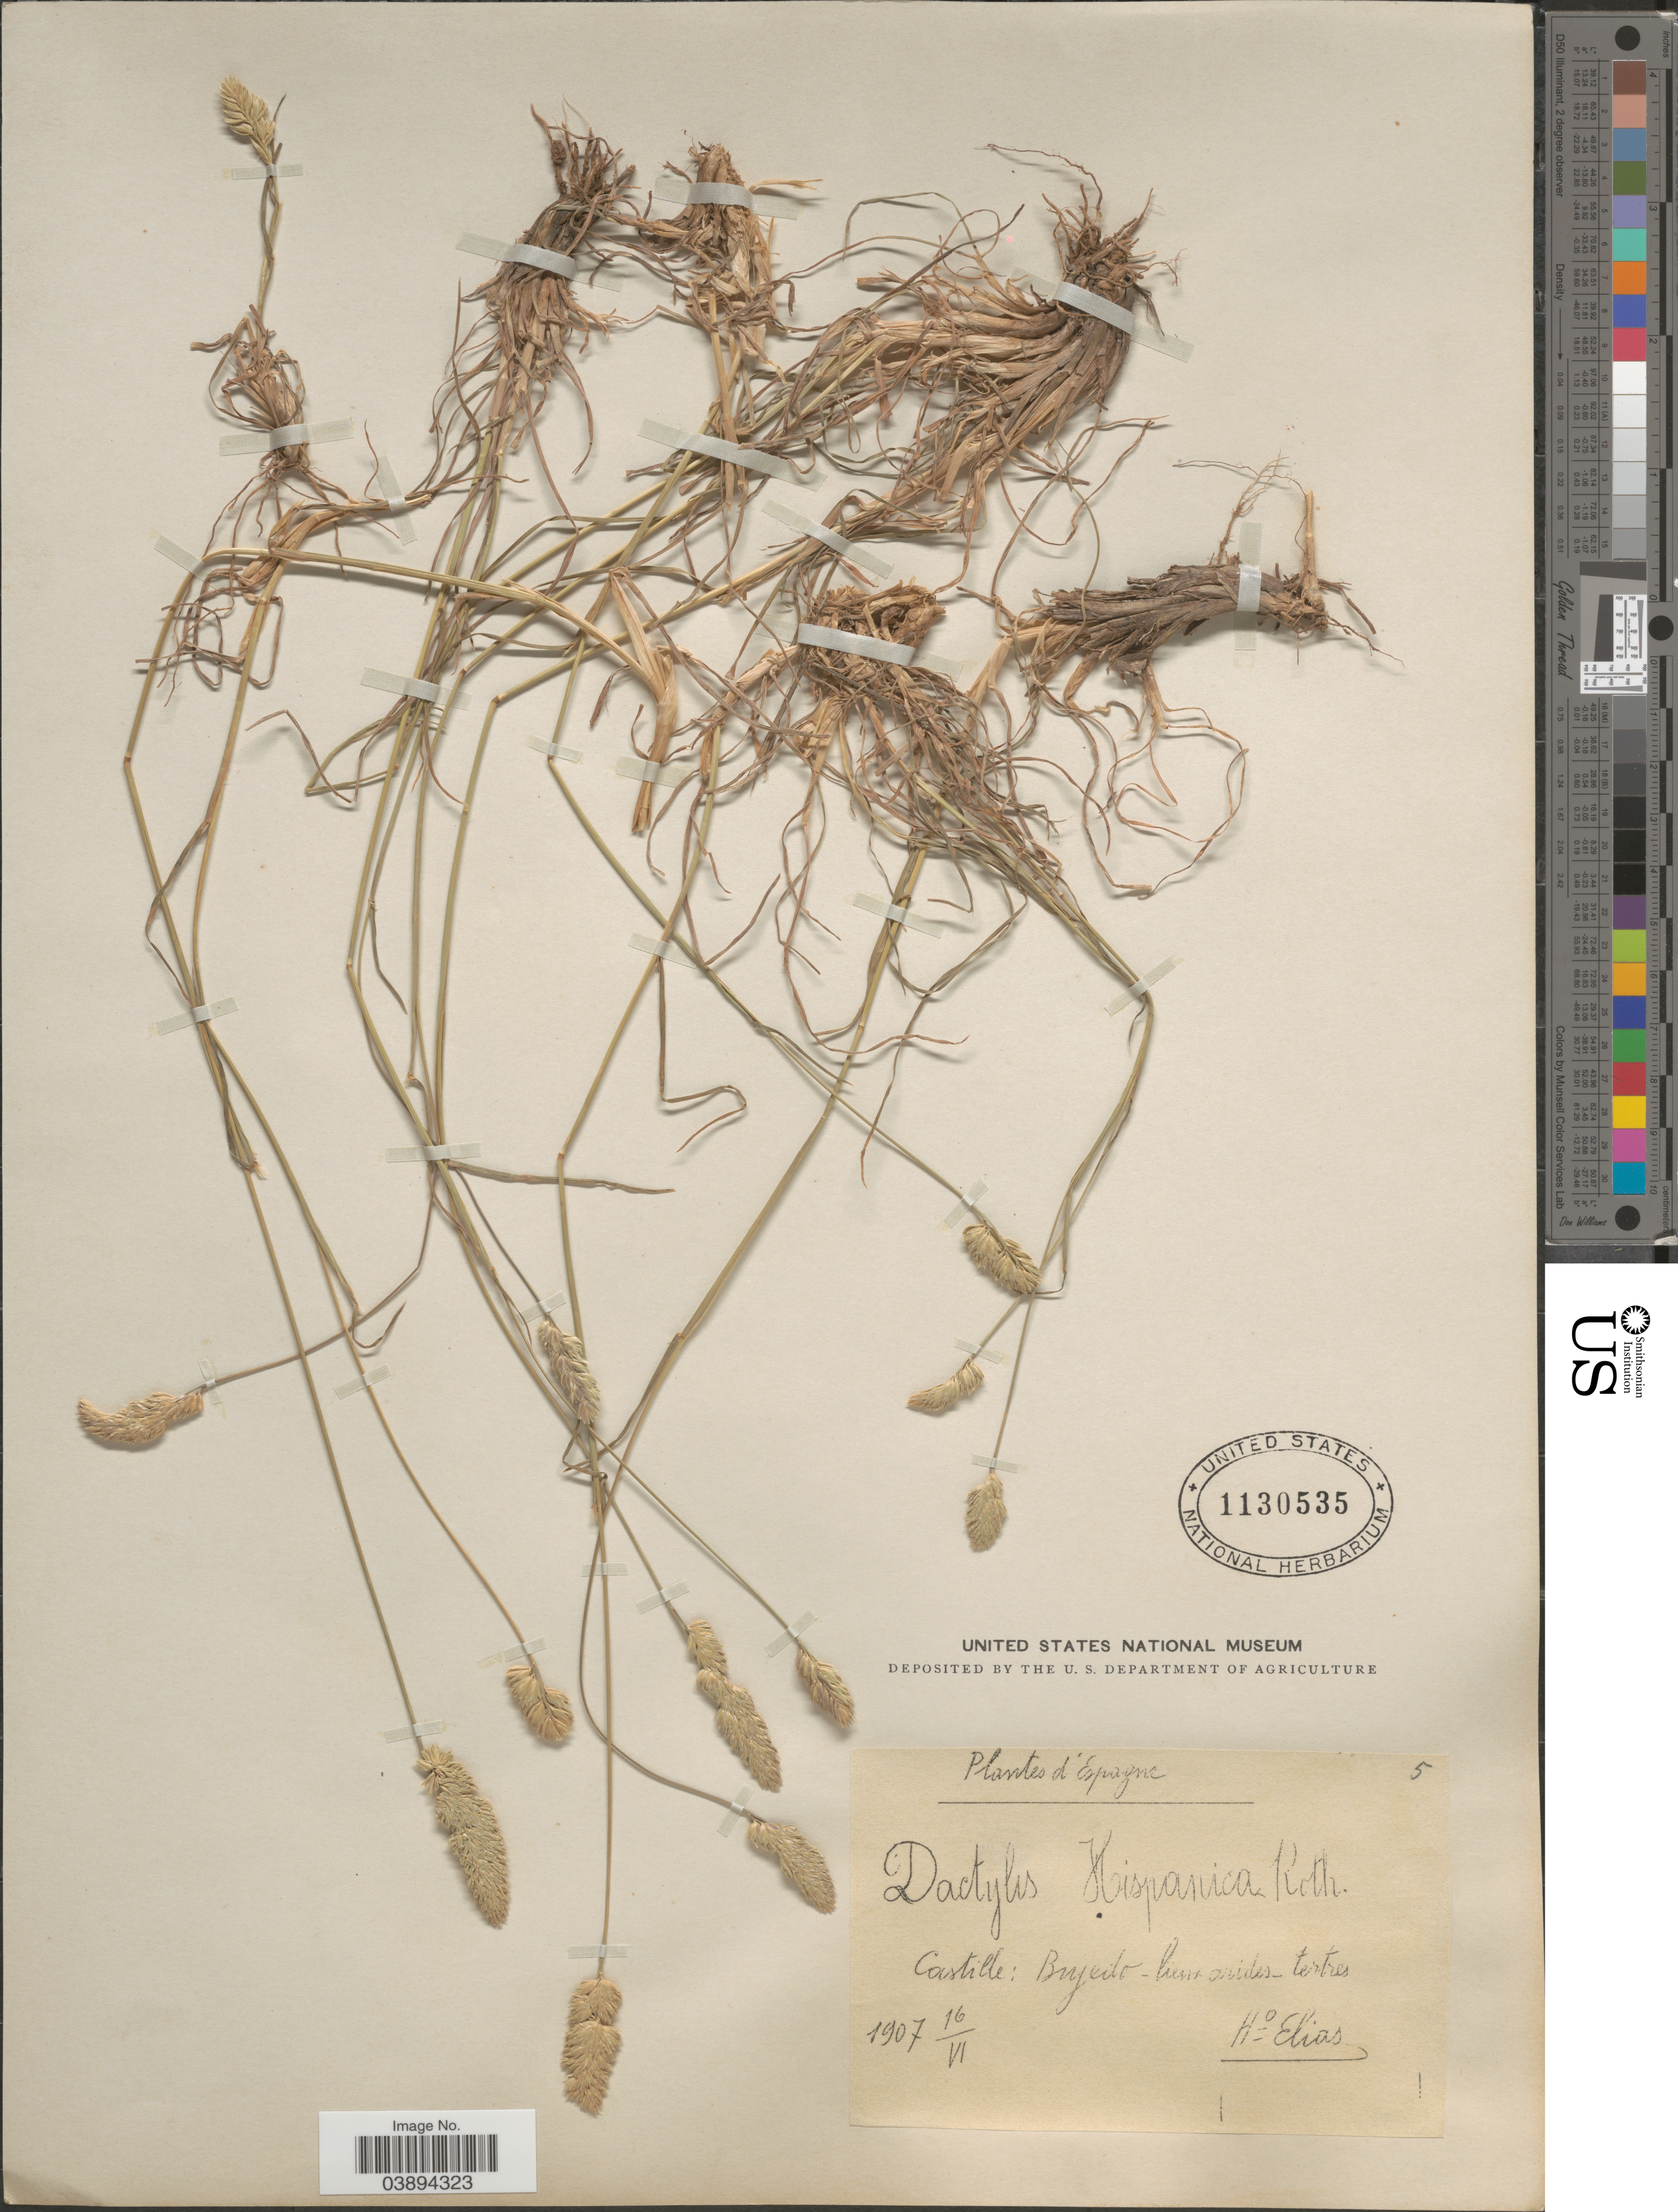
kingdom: Plantae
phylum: Tracheophyta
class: Liliopsida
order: Poales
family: Poaceae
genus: Dactylis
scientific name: Dactylis glomerata subsp. hispanica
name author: (Roth) Nyman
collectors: Bro. Elias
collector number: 5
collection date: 1907-06-16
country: Spain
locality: Espagne. Castille: Bujeilo-lieux-arides-tertres.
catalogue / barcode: US 1130535